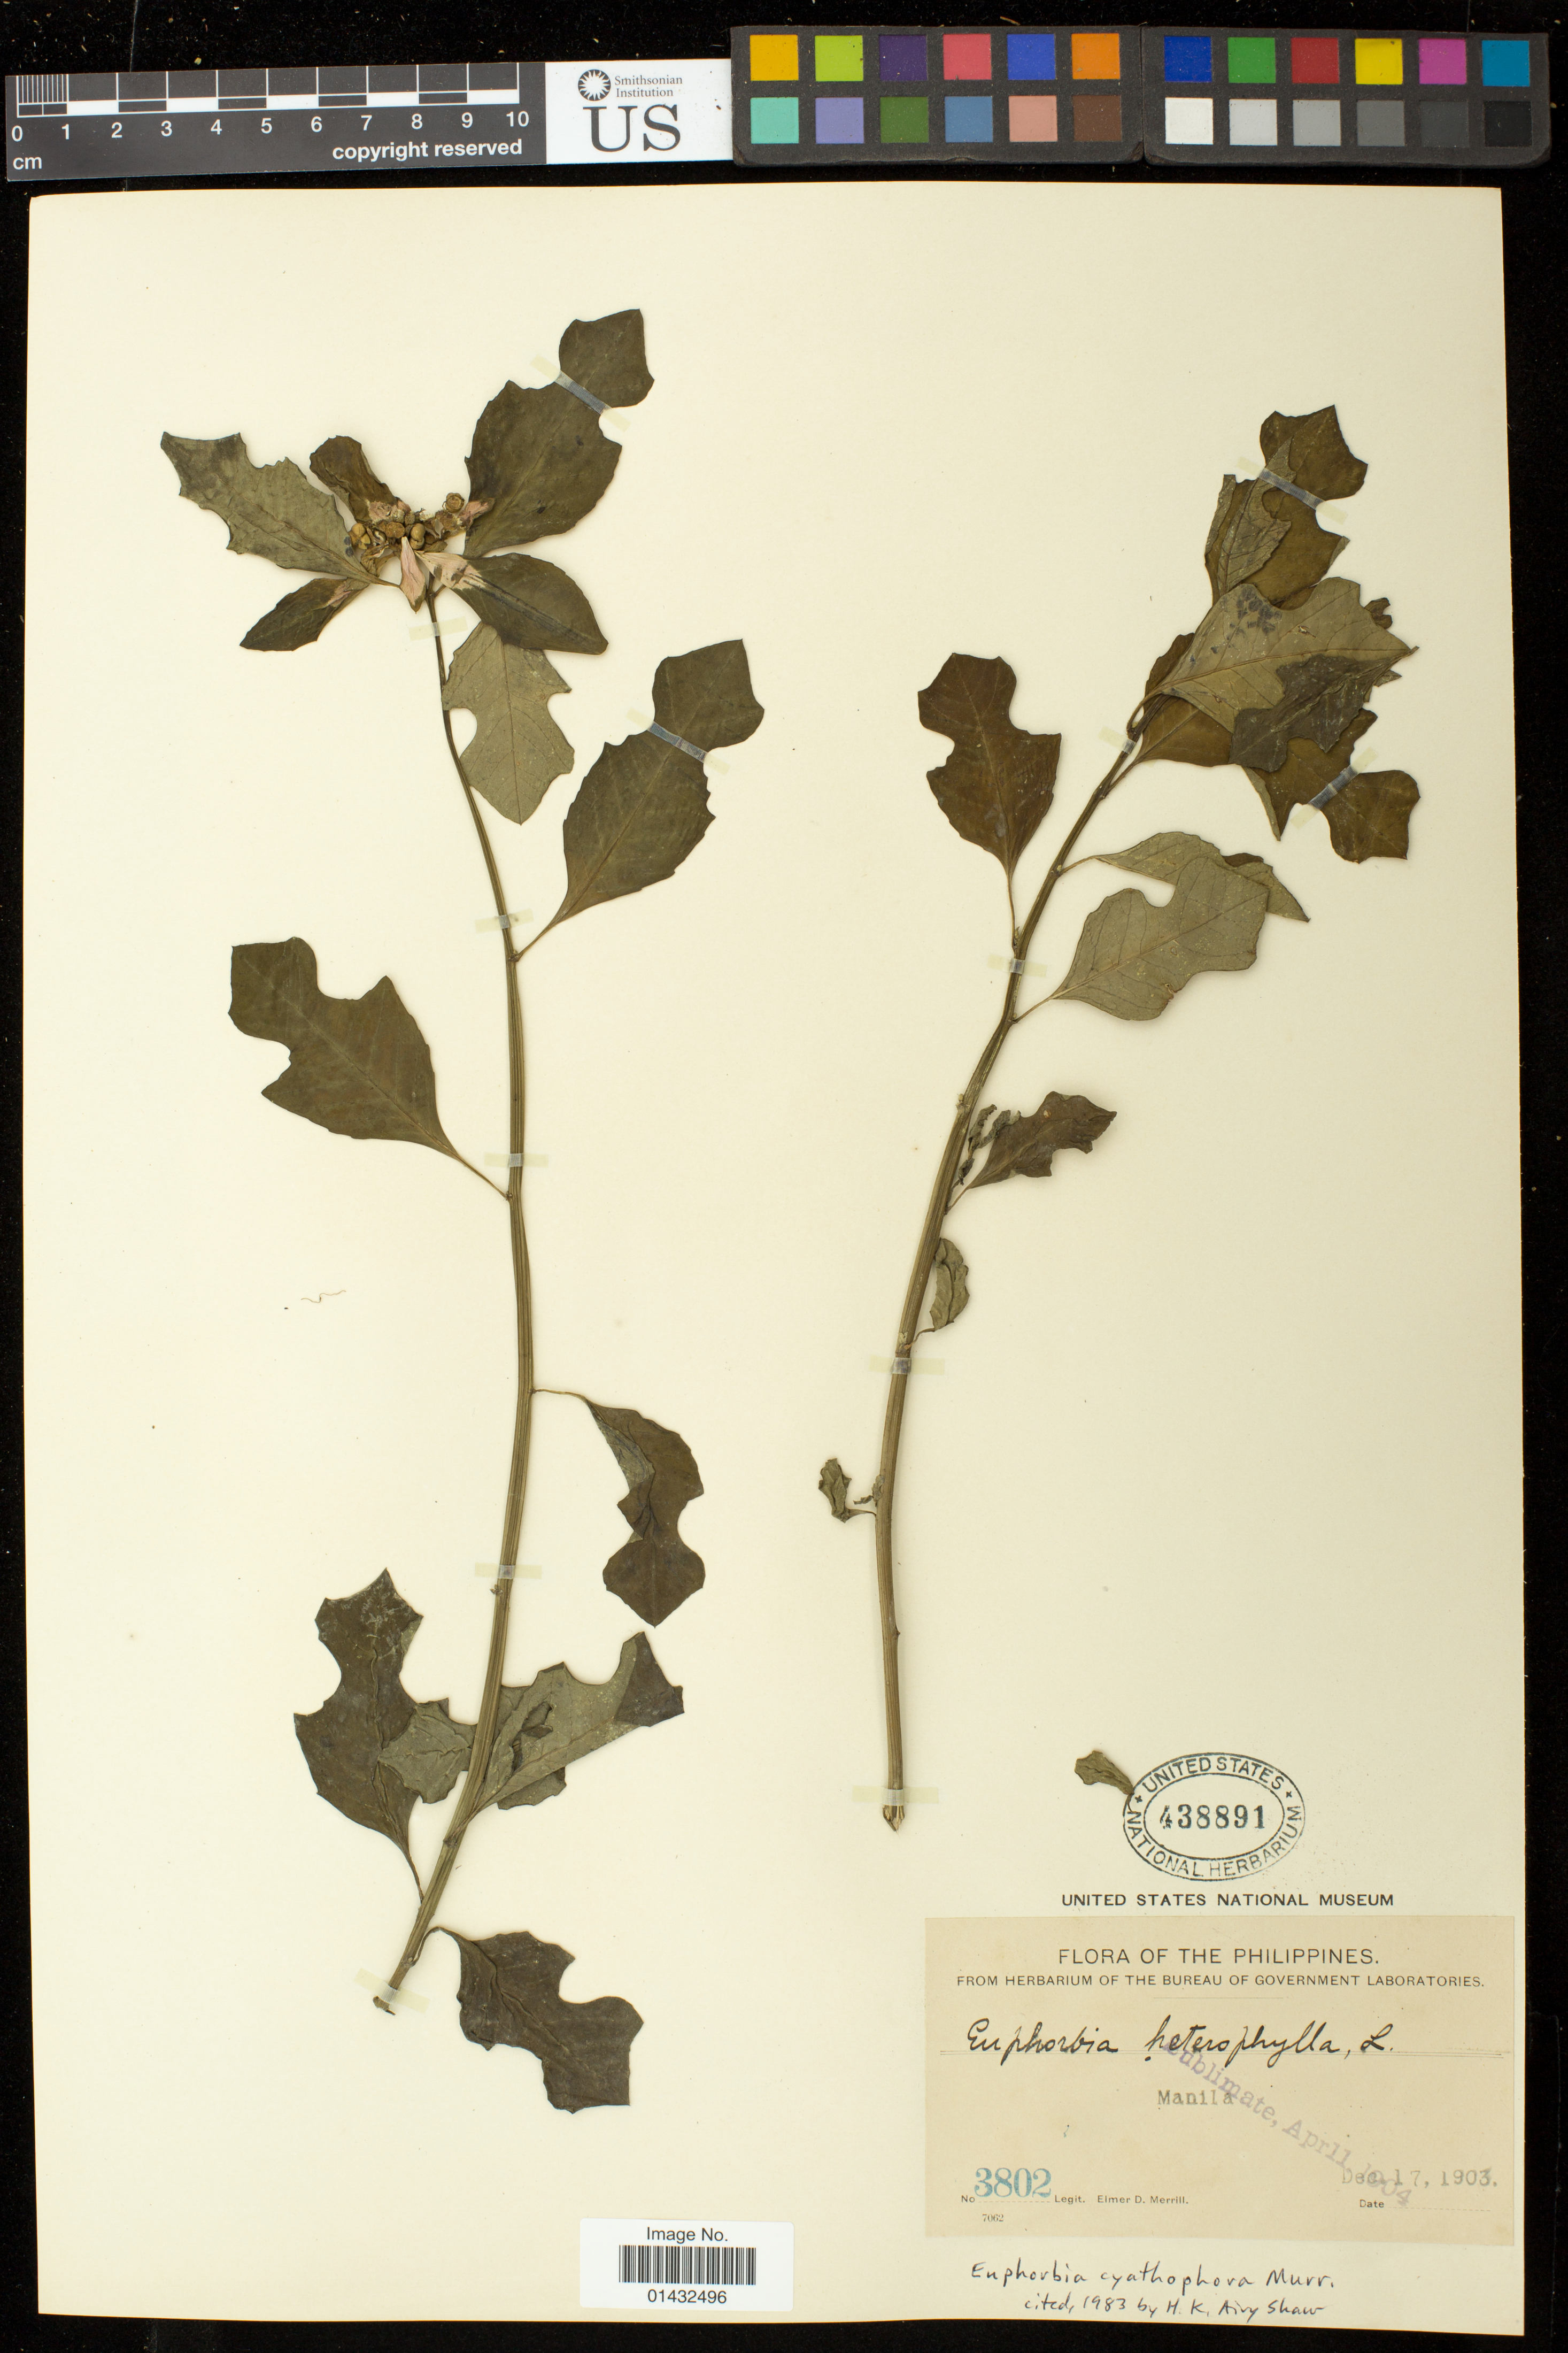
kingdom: Plantae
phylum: Tracheophyta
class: Magnoliopsida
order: Malpighiales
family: Euphorbiaceae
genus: Euphorbia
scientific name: Euphorbia heterophylla var. cyathophora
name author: (Murr.) Griseb.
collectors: E. D. Merrill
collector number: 3802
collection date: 1903-12-17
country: Philippines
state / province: National Capital Region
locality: Manila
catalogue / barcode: US 438891